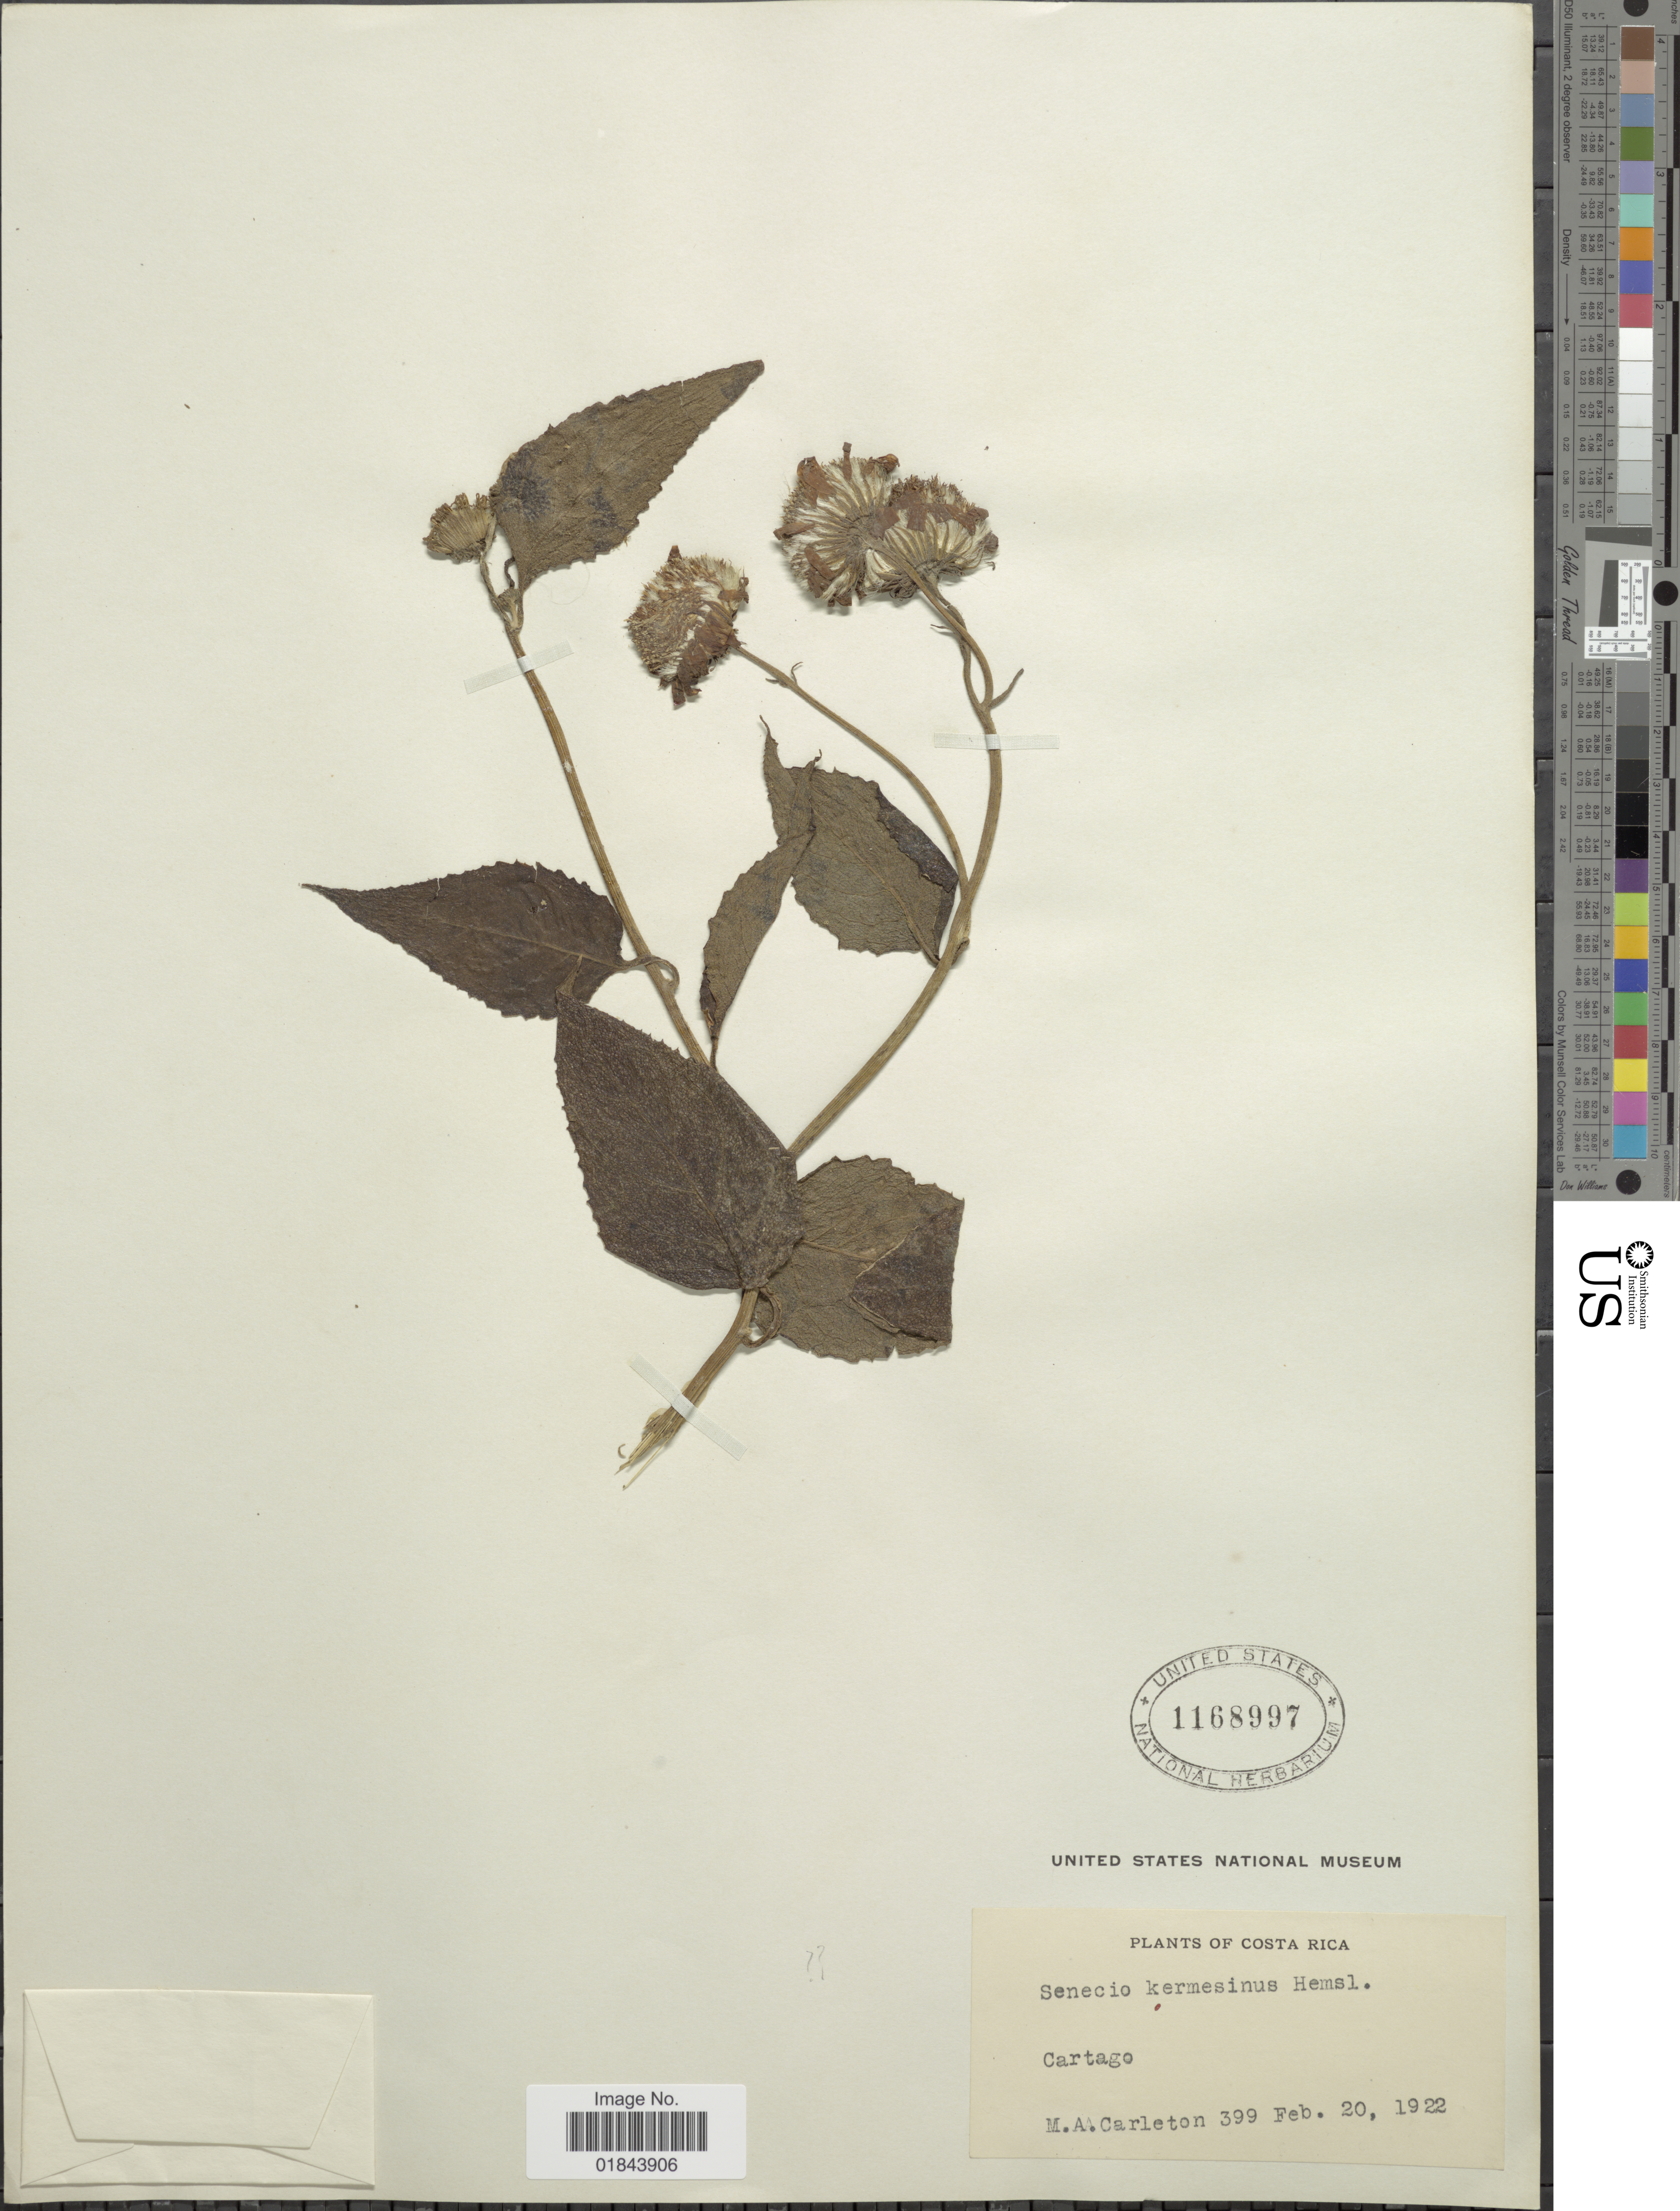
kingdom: Plantae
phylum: Tracheophyta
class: Magnoliopsida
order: Asterales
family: Asteraceae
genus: Pseudogynoxys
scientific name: Pseudogynoxys cummingii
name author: (Benth.) H. Rob. & Cuatrec.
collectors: M. A. Carleton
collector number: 399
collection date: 1922-02-20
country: Costa Rica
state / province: Cartago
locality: Cartago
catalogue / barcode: US 1168997